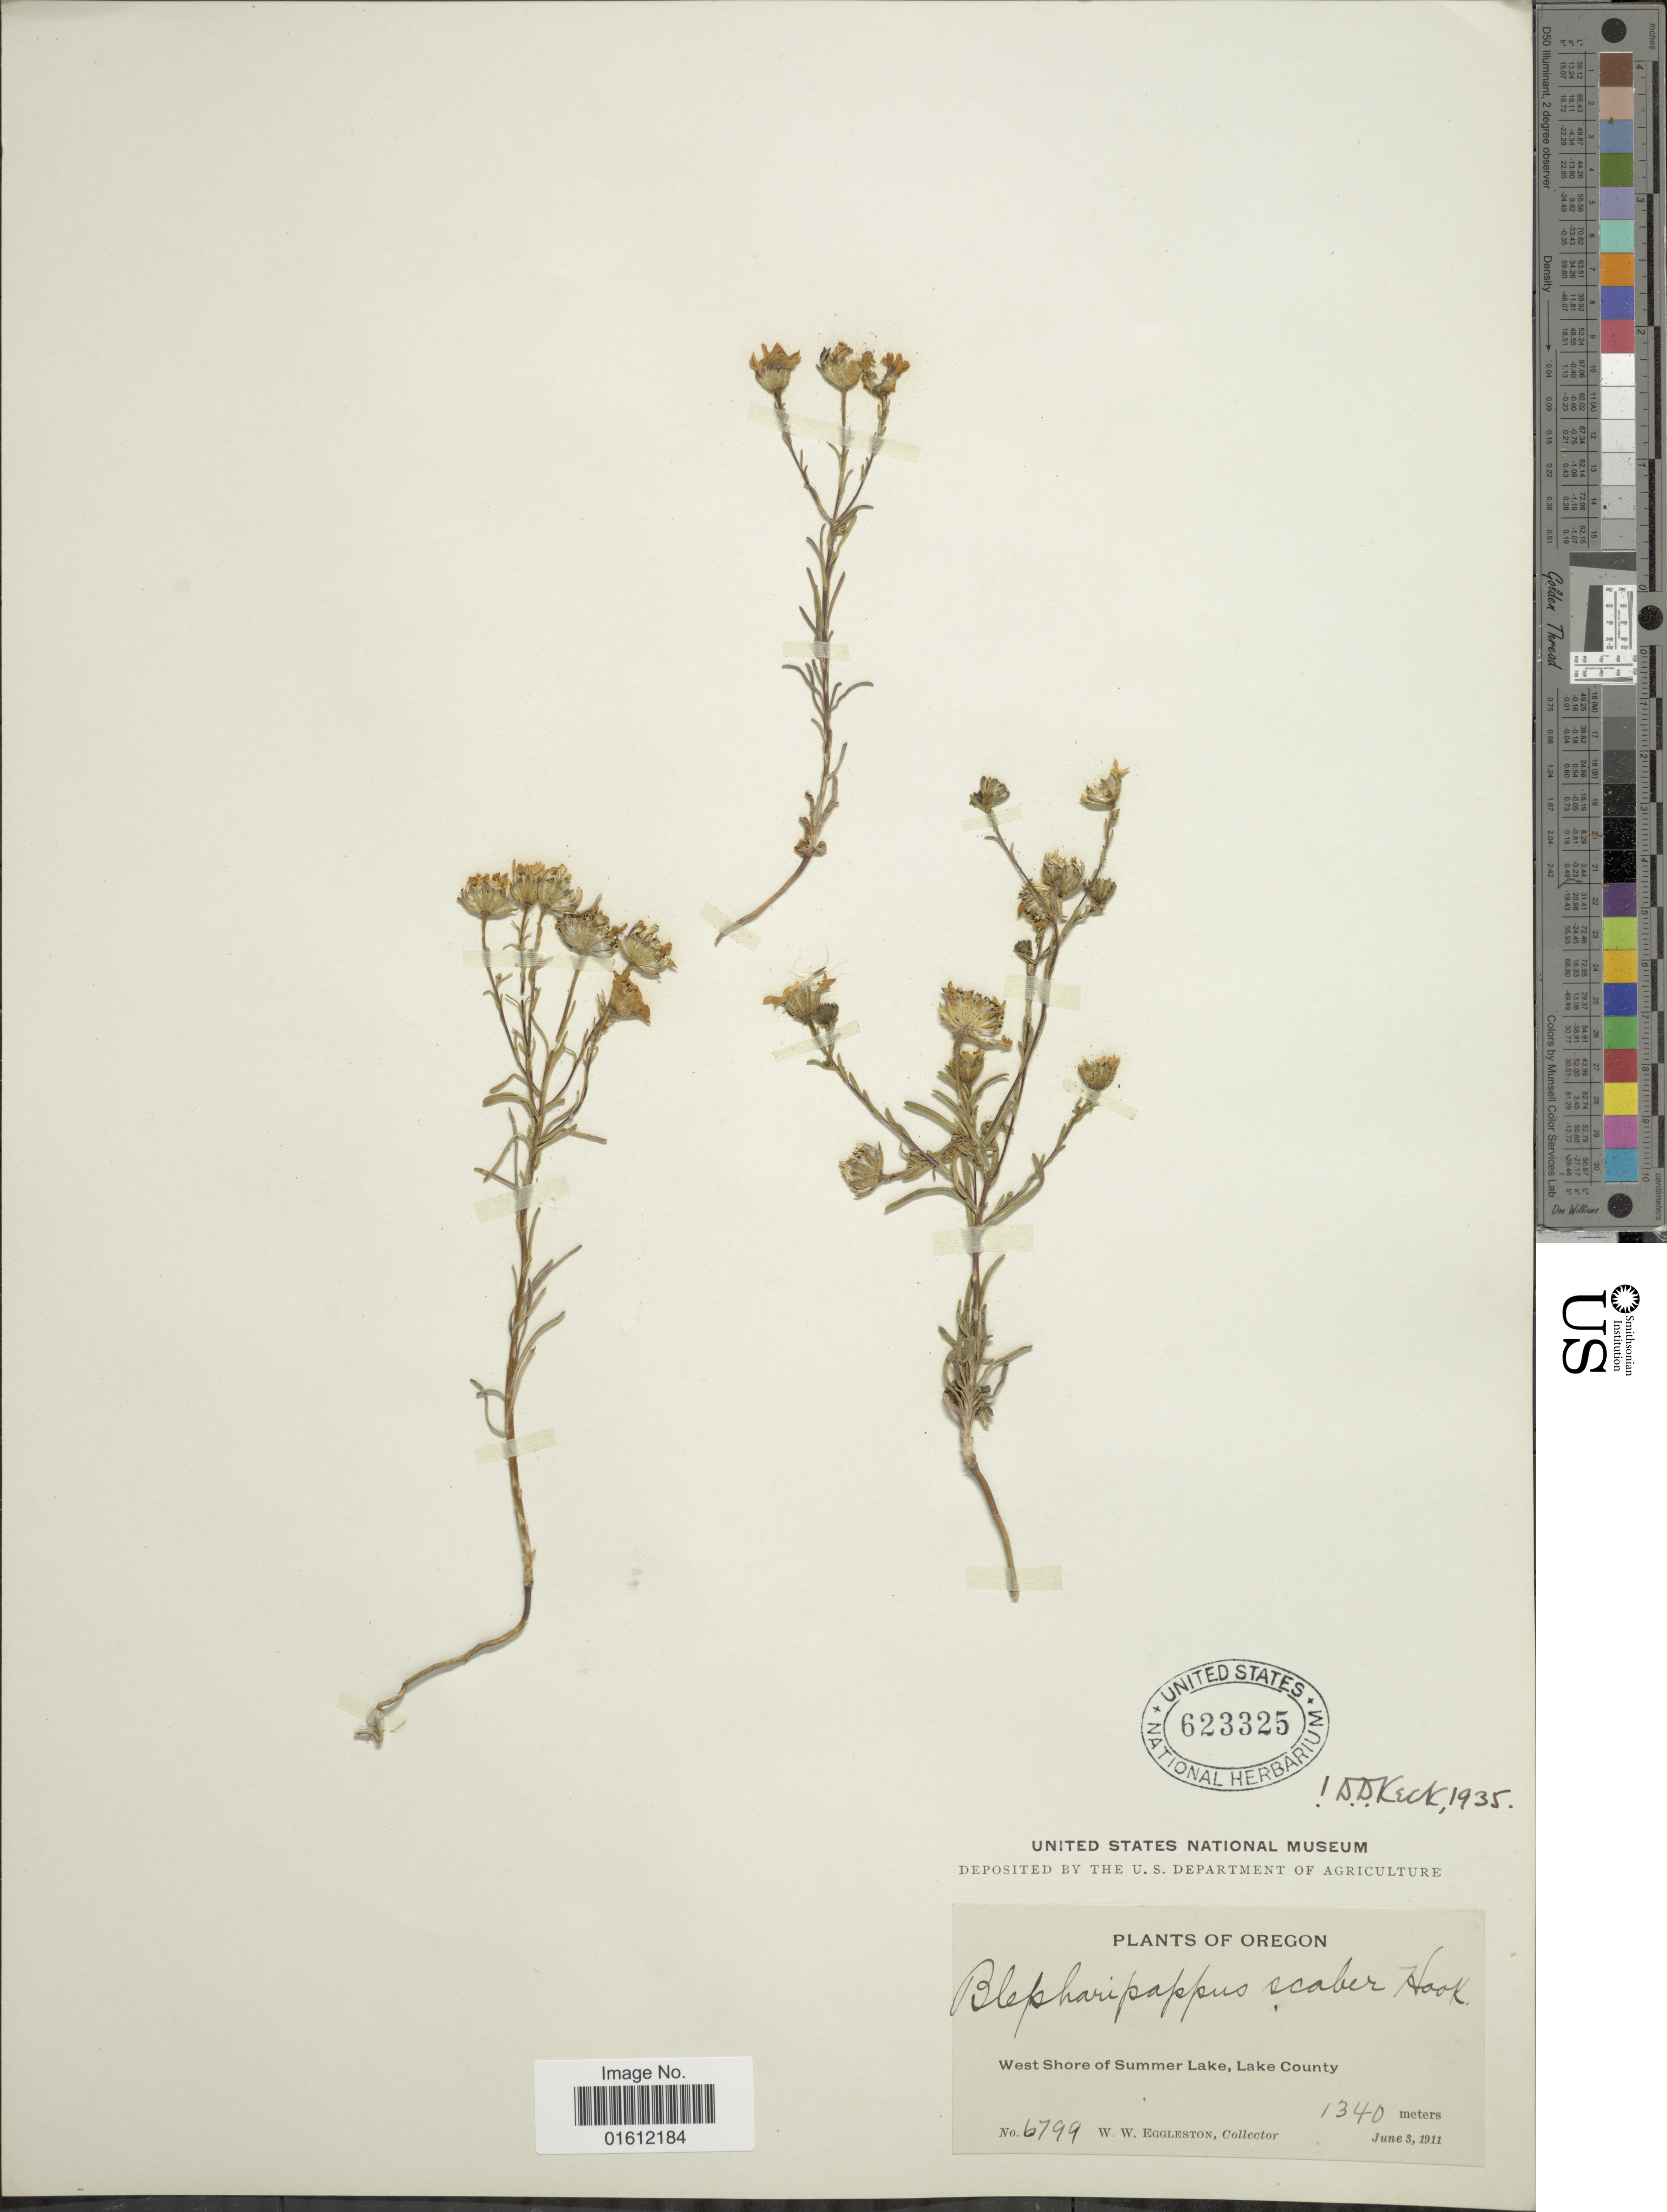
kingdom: Plantae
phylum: Tracheophyta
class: Magnoliopsida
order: Asterales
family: Asteraceae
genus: Blepharipappus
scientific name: Blepharipappus scaber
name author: Hook.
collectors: W. W. Eggleston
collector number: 6799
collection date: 1911-06-03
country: United States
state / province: Oregon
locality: West shore of Summer Lake, Lake County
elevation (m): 1340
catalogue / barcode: US 623325